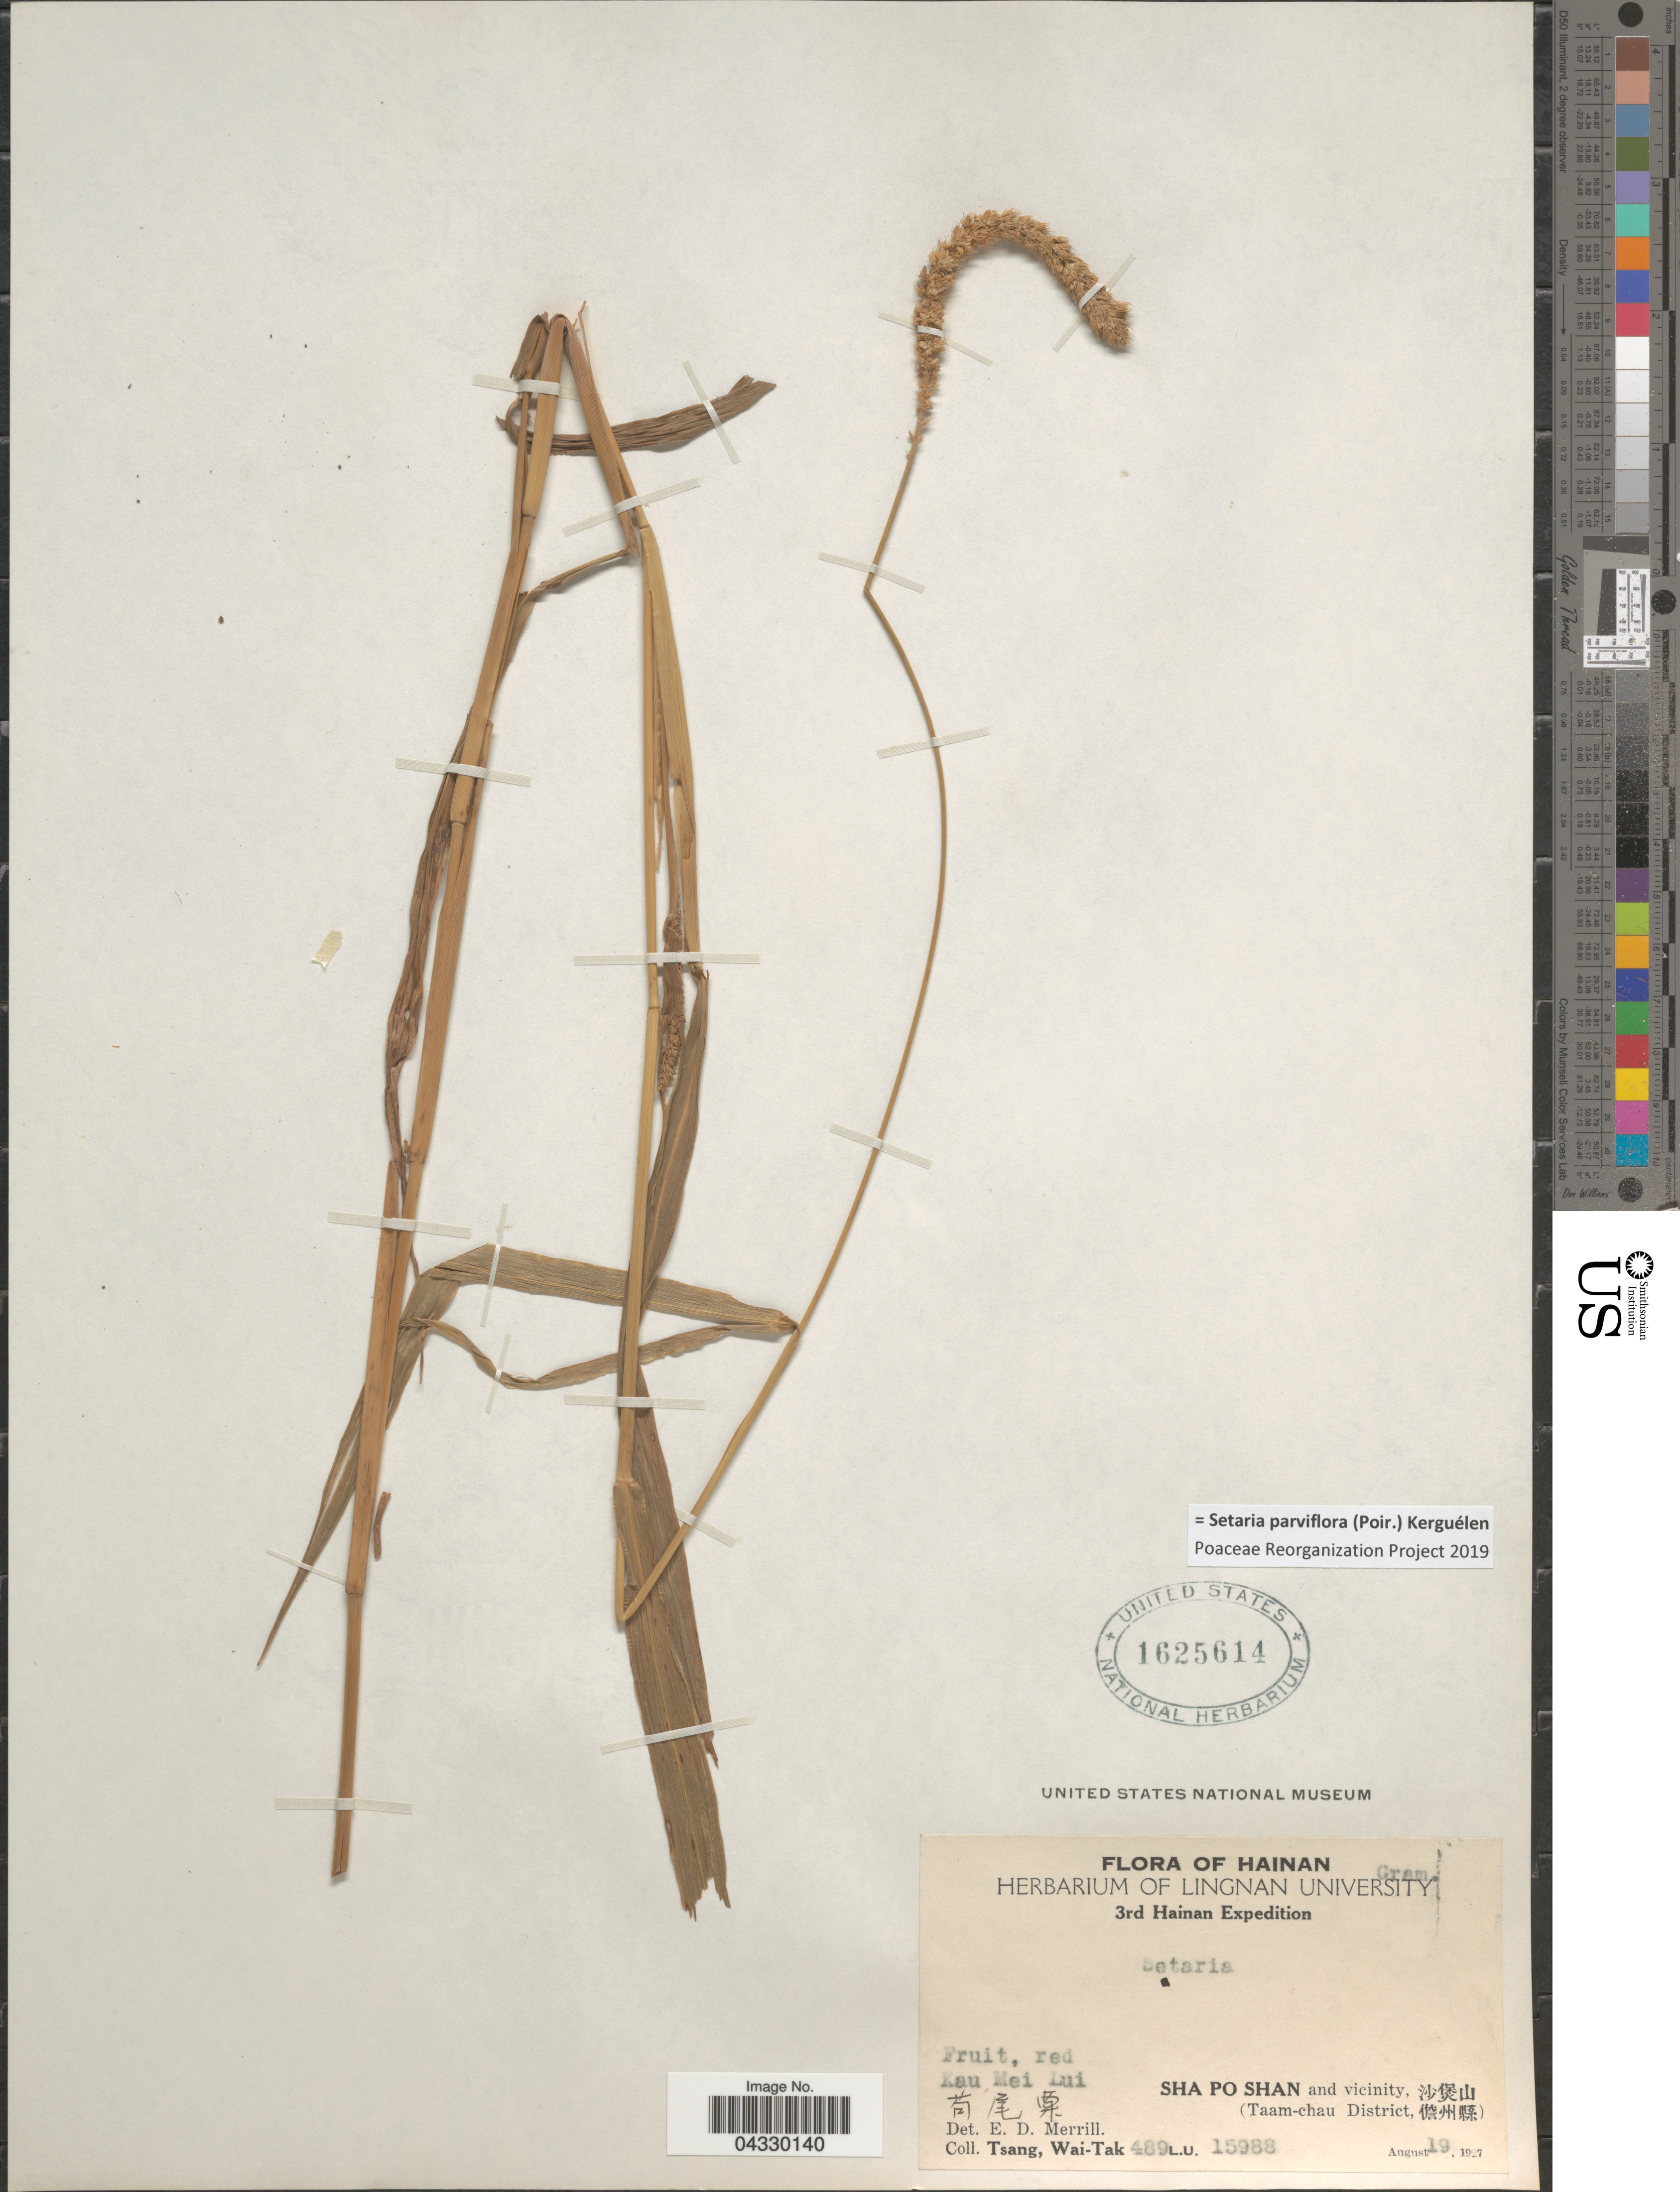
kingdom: Plantae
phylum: Tracheophyta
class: Liliopsida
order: Poales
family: Poaceae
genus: Setaria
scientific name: Setaria parviflora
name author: (Poir.) Kerguélen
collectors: W. T. Tsang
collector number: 489 L.U. 15988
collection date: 1927-08-19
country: China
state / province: Hainan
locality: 3rd Hainan Expedition. Kau Mei Lui. X. Sha Po Shan and vicinity, X. (Taam-chau District, X).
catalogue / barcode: US 1625614